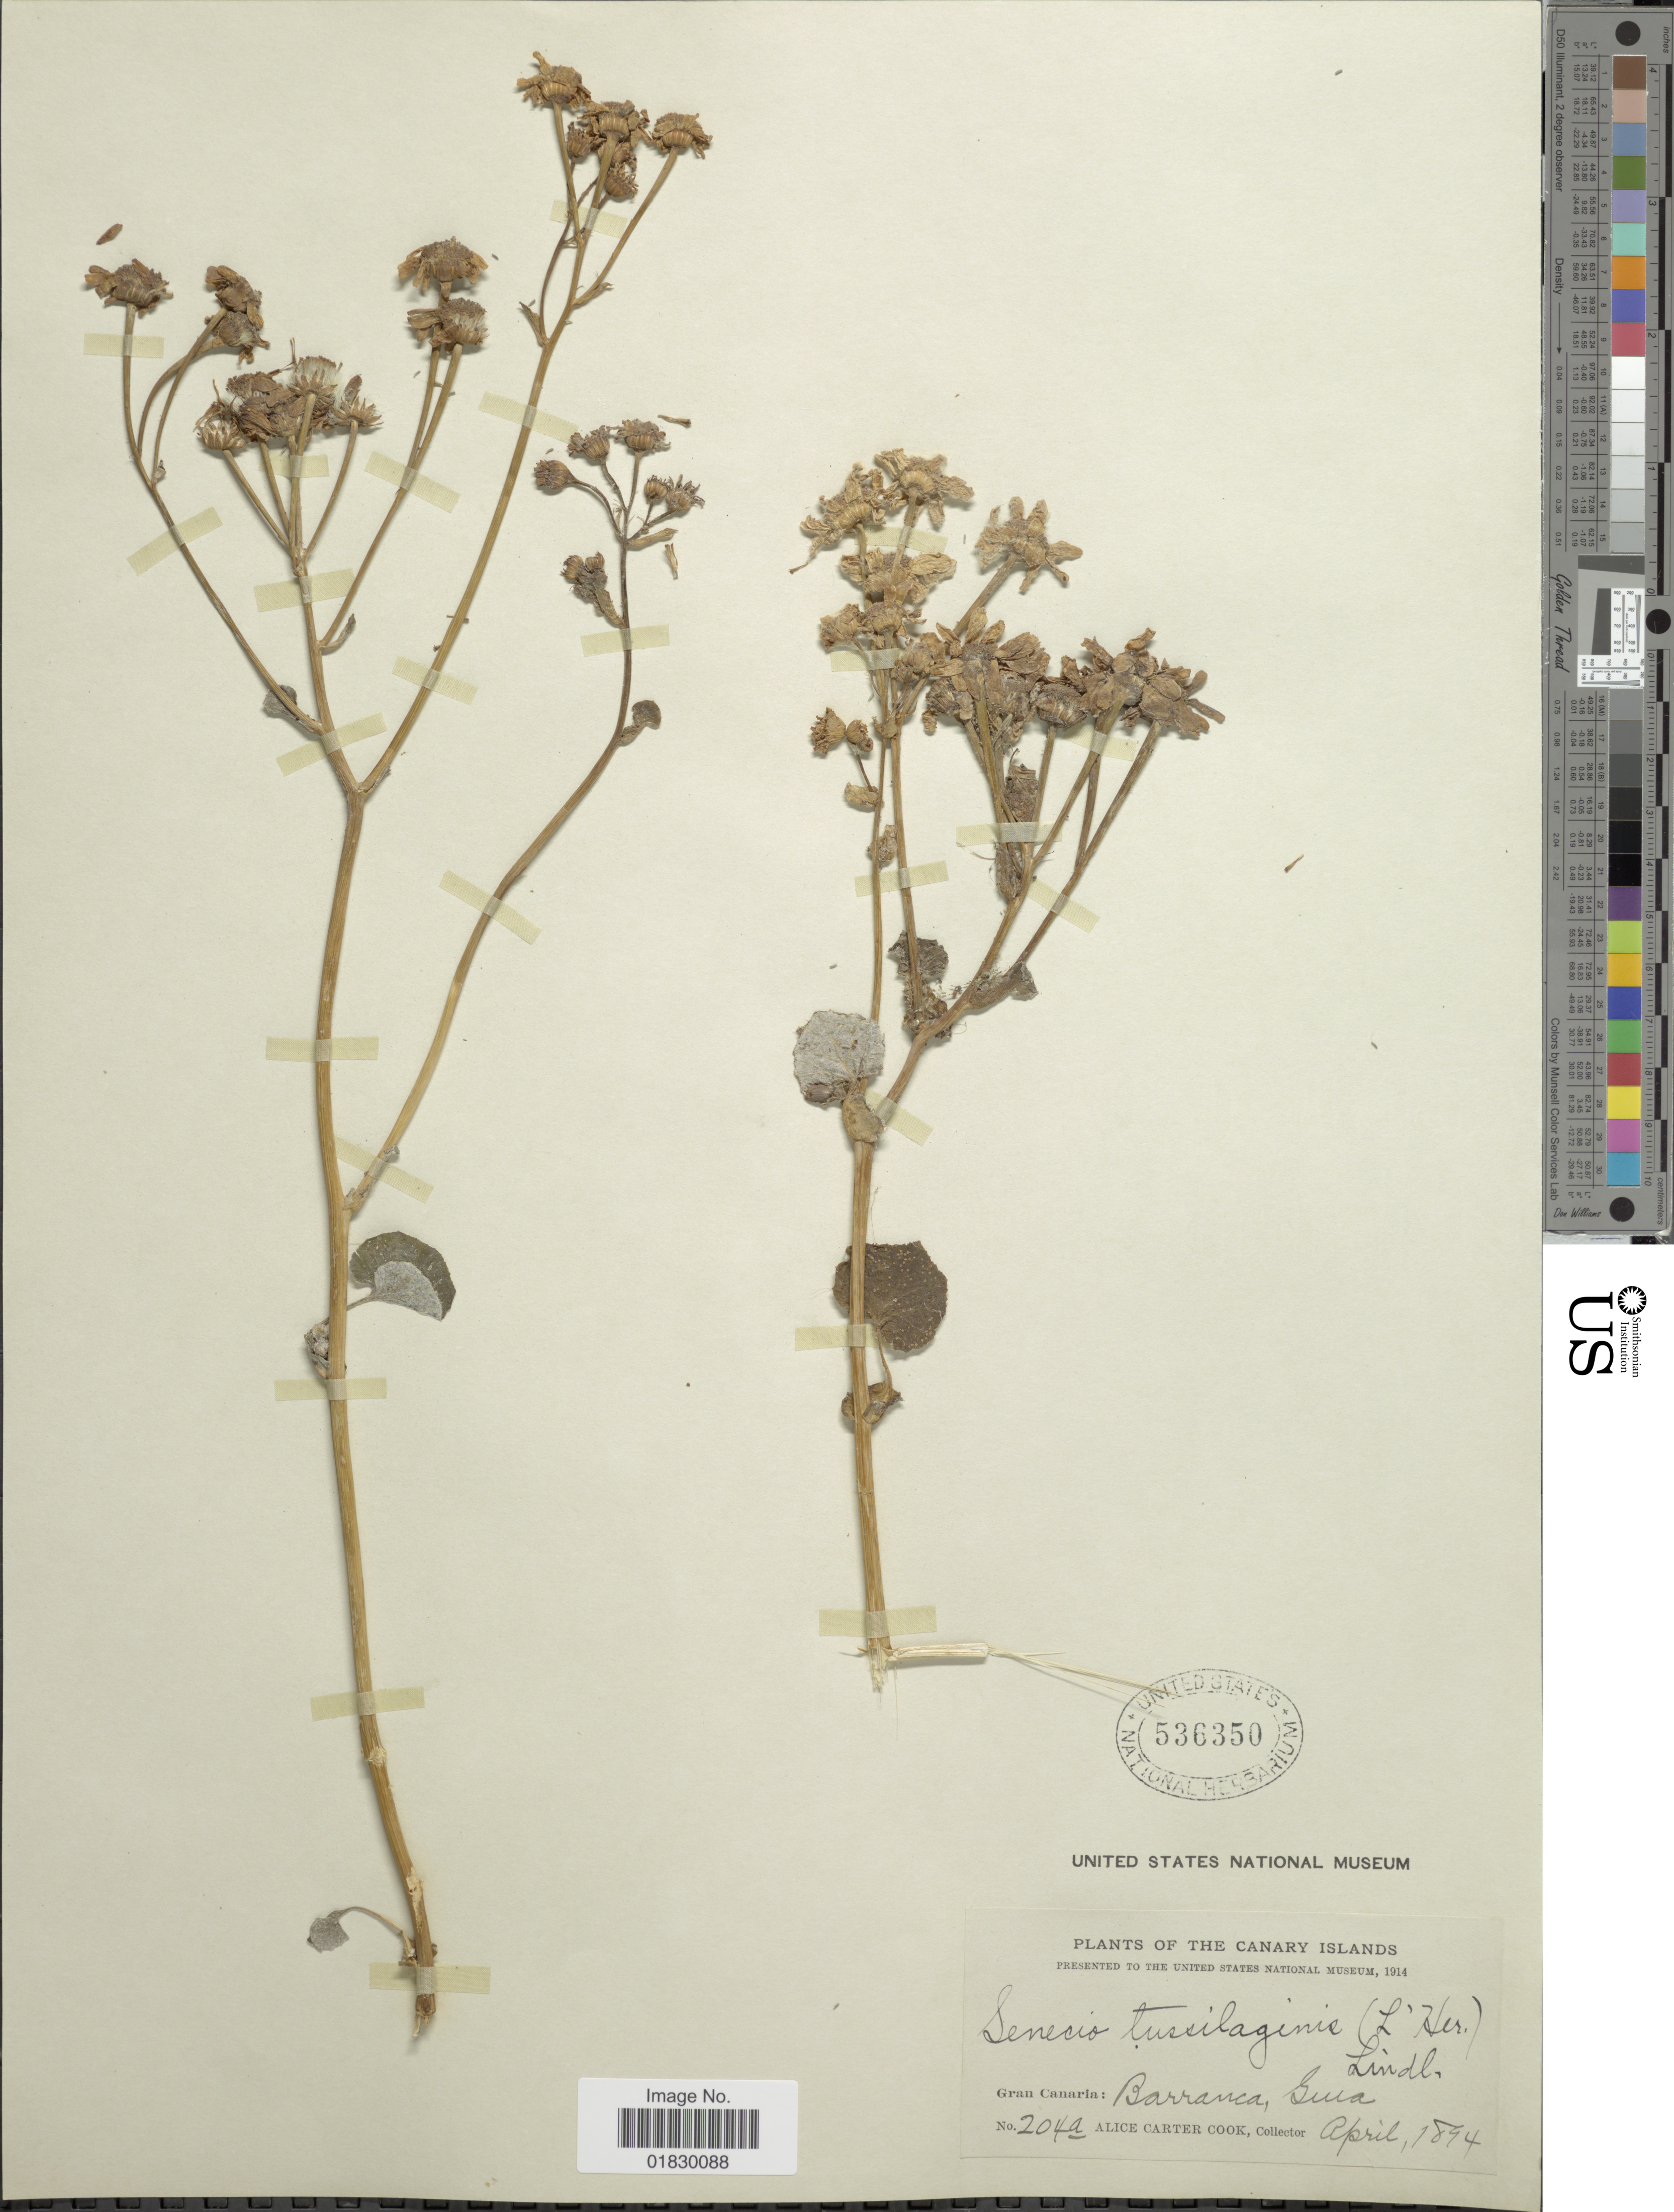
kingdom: Plantae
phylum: Tracheophyta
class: Magnoliopsida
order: Asterales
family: Asteraceae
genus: Pericallis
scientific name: Pericallis tussilaginis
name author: (L'Hér.) D. Don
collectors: Alice C. Cook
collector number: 204a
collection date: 1894-04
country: Spain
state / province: Canarias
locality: The Canary Islands, Gran Canaria: Barranca, Guia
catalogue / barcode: US 536350